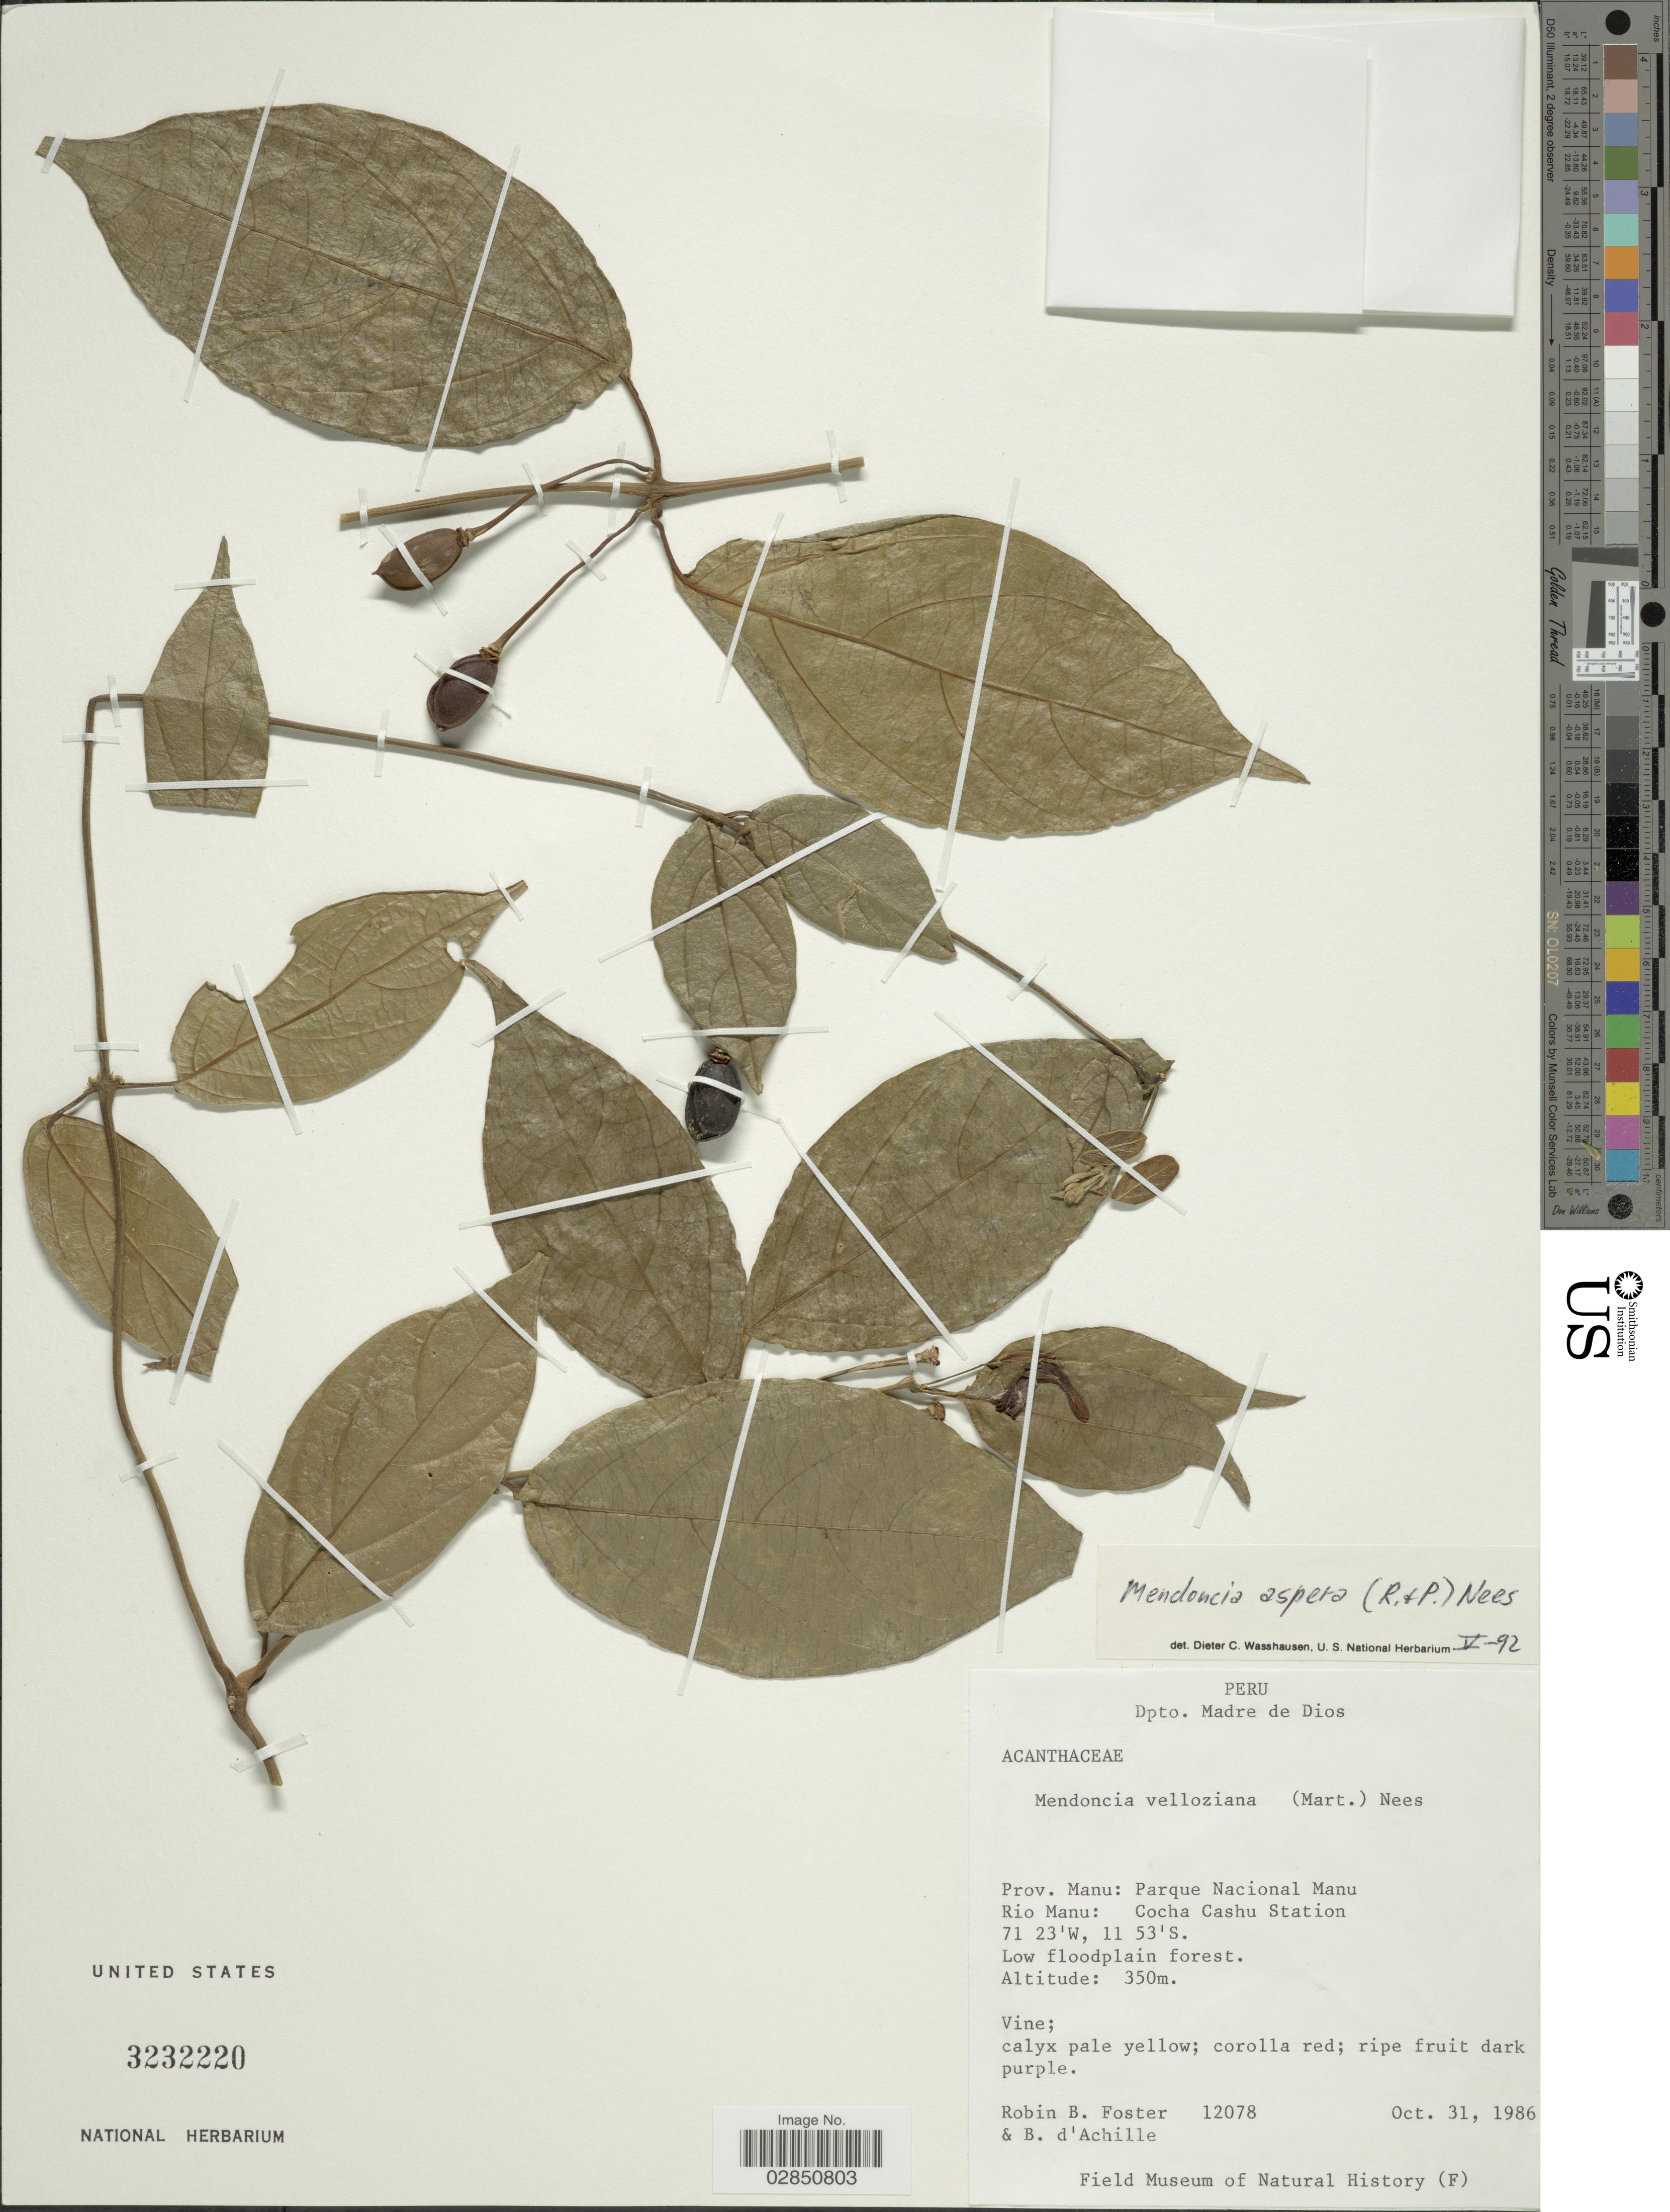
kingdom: Plantae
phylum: Tracheophyta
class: Magnoliopsida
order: Lamiales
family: Acanthaceae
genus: Mendoncia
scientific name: Mendoncia aspera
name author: (Ruiz & Pav.) Nees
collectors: R. B. Foster & B. d'Achille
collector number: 12078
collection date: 1986-10-31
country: Peru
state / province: Madre de Dios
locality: Dpto. Madre de Dios. Prov. Manu: Parque Nacional Manu. Rio Manu: Cocha Cashu Station.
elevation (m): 350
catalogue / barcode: US 3232220